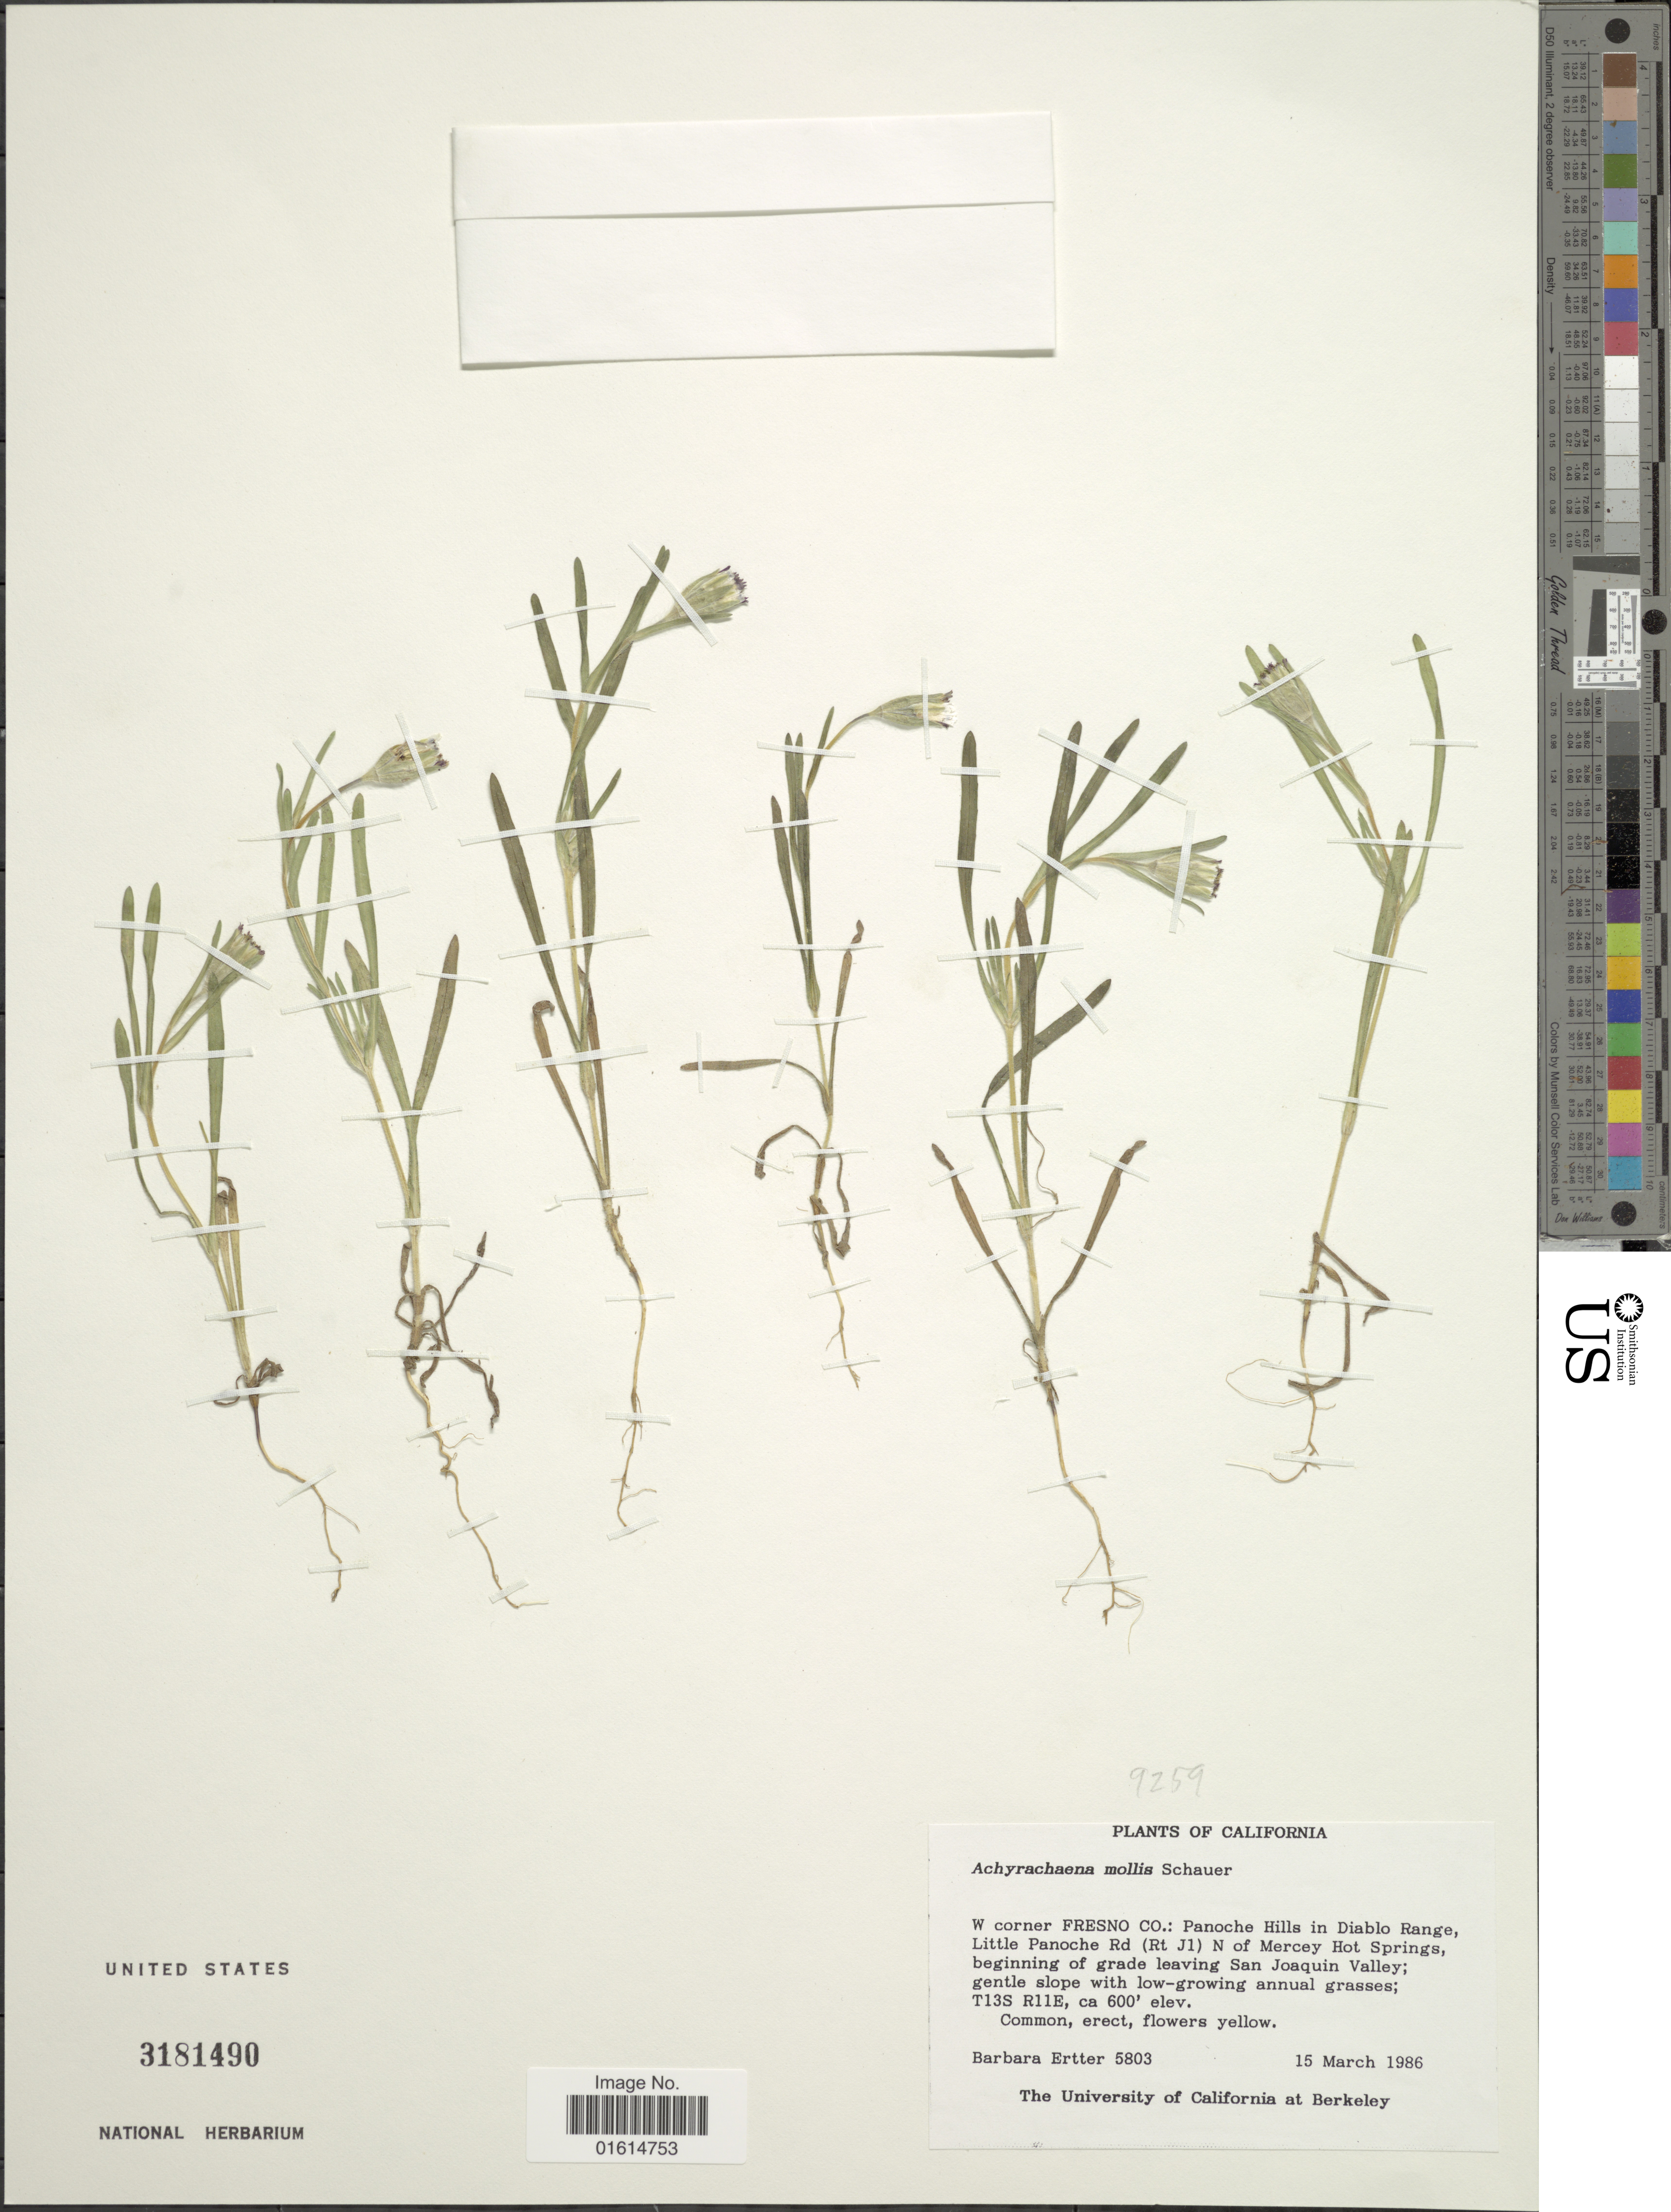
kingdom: Plantae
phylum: Tracheophyta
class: Magnoliopsida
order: Asterales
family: Asteraceae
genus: Achyrachaena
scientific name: Achyrachaena mollis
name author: Schauer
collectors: B. Ertter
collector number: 5803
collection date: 1986-03-15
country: United States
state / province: California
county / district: Fresno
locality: W corner Fresno Co., Panoche Hills in Diablo Range, Little Panoche Rd (Rt J1) N of Mercey Hot Springs, beginning of grade leaving San Joaquin Valley, T13S, R11E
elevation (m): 183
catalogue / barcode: US 3181490